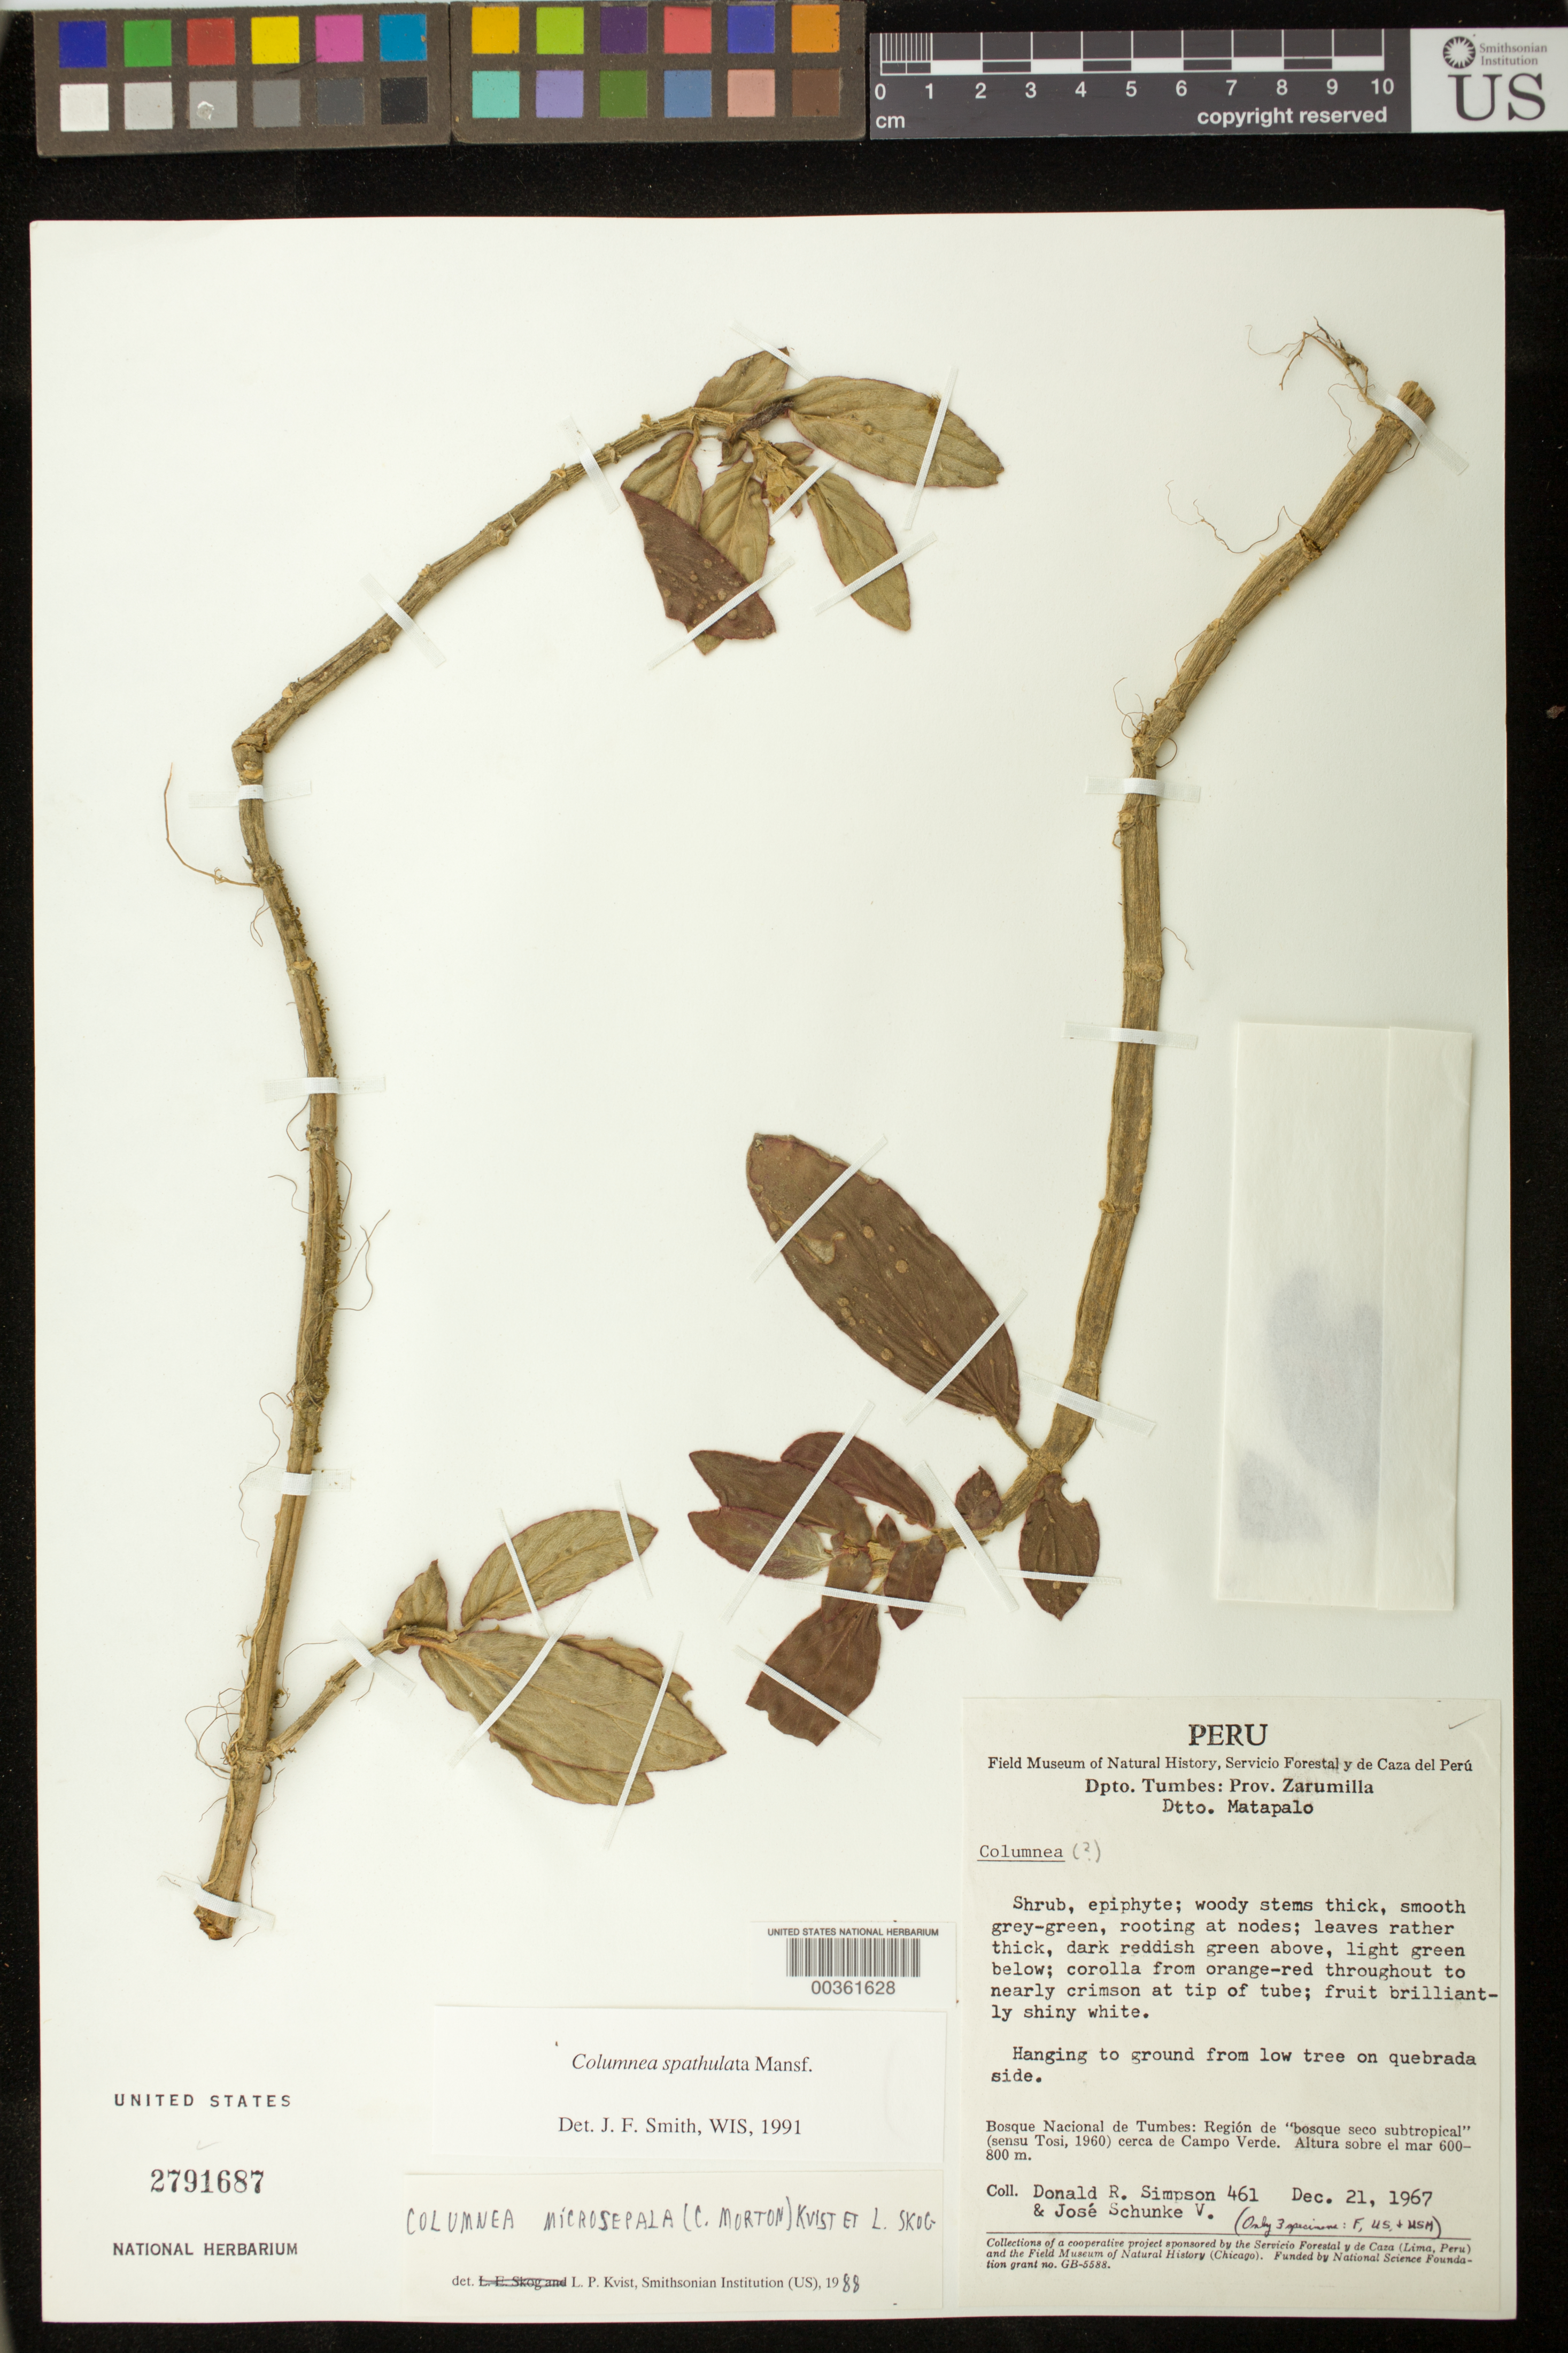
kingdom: Plantae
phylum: Tracheophyta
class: Magnoliopsida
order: Lamiales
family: Gesneriaceae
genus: Columnea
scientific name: Columnea spathulata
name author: Mansf.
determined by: Clark, J. L., (SEL), The Marie Selby Botanical Garden (UNITED STATES)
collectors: D. R. Simpson & J. Schunke Vigo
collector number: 461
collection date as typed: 21 Dec 1967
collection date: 1967-12-21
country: Peru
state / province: Tumbes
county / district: Zarumilla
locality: Prov. Zarumilla, Dtto. Matapalo; Bosque Nacional de Tumbes: cerca de Campoverde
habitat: región de "bosque seco subtropical"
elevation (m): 600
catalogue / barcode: US 2791687